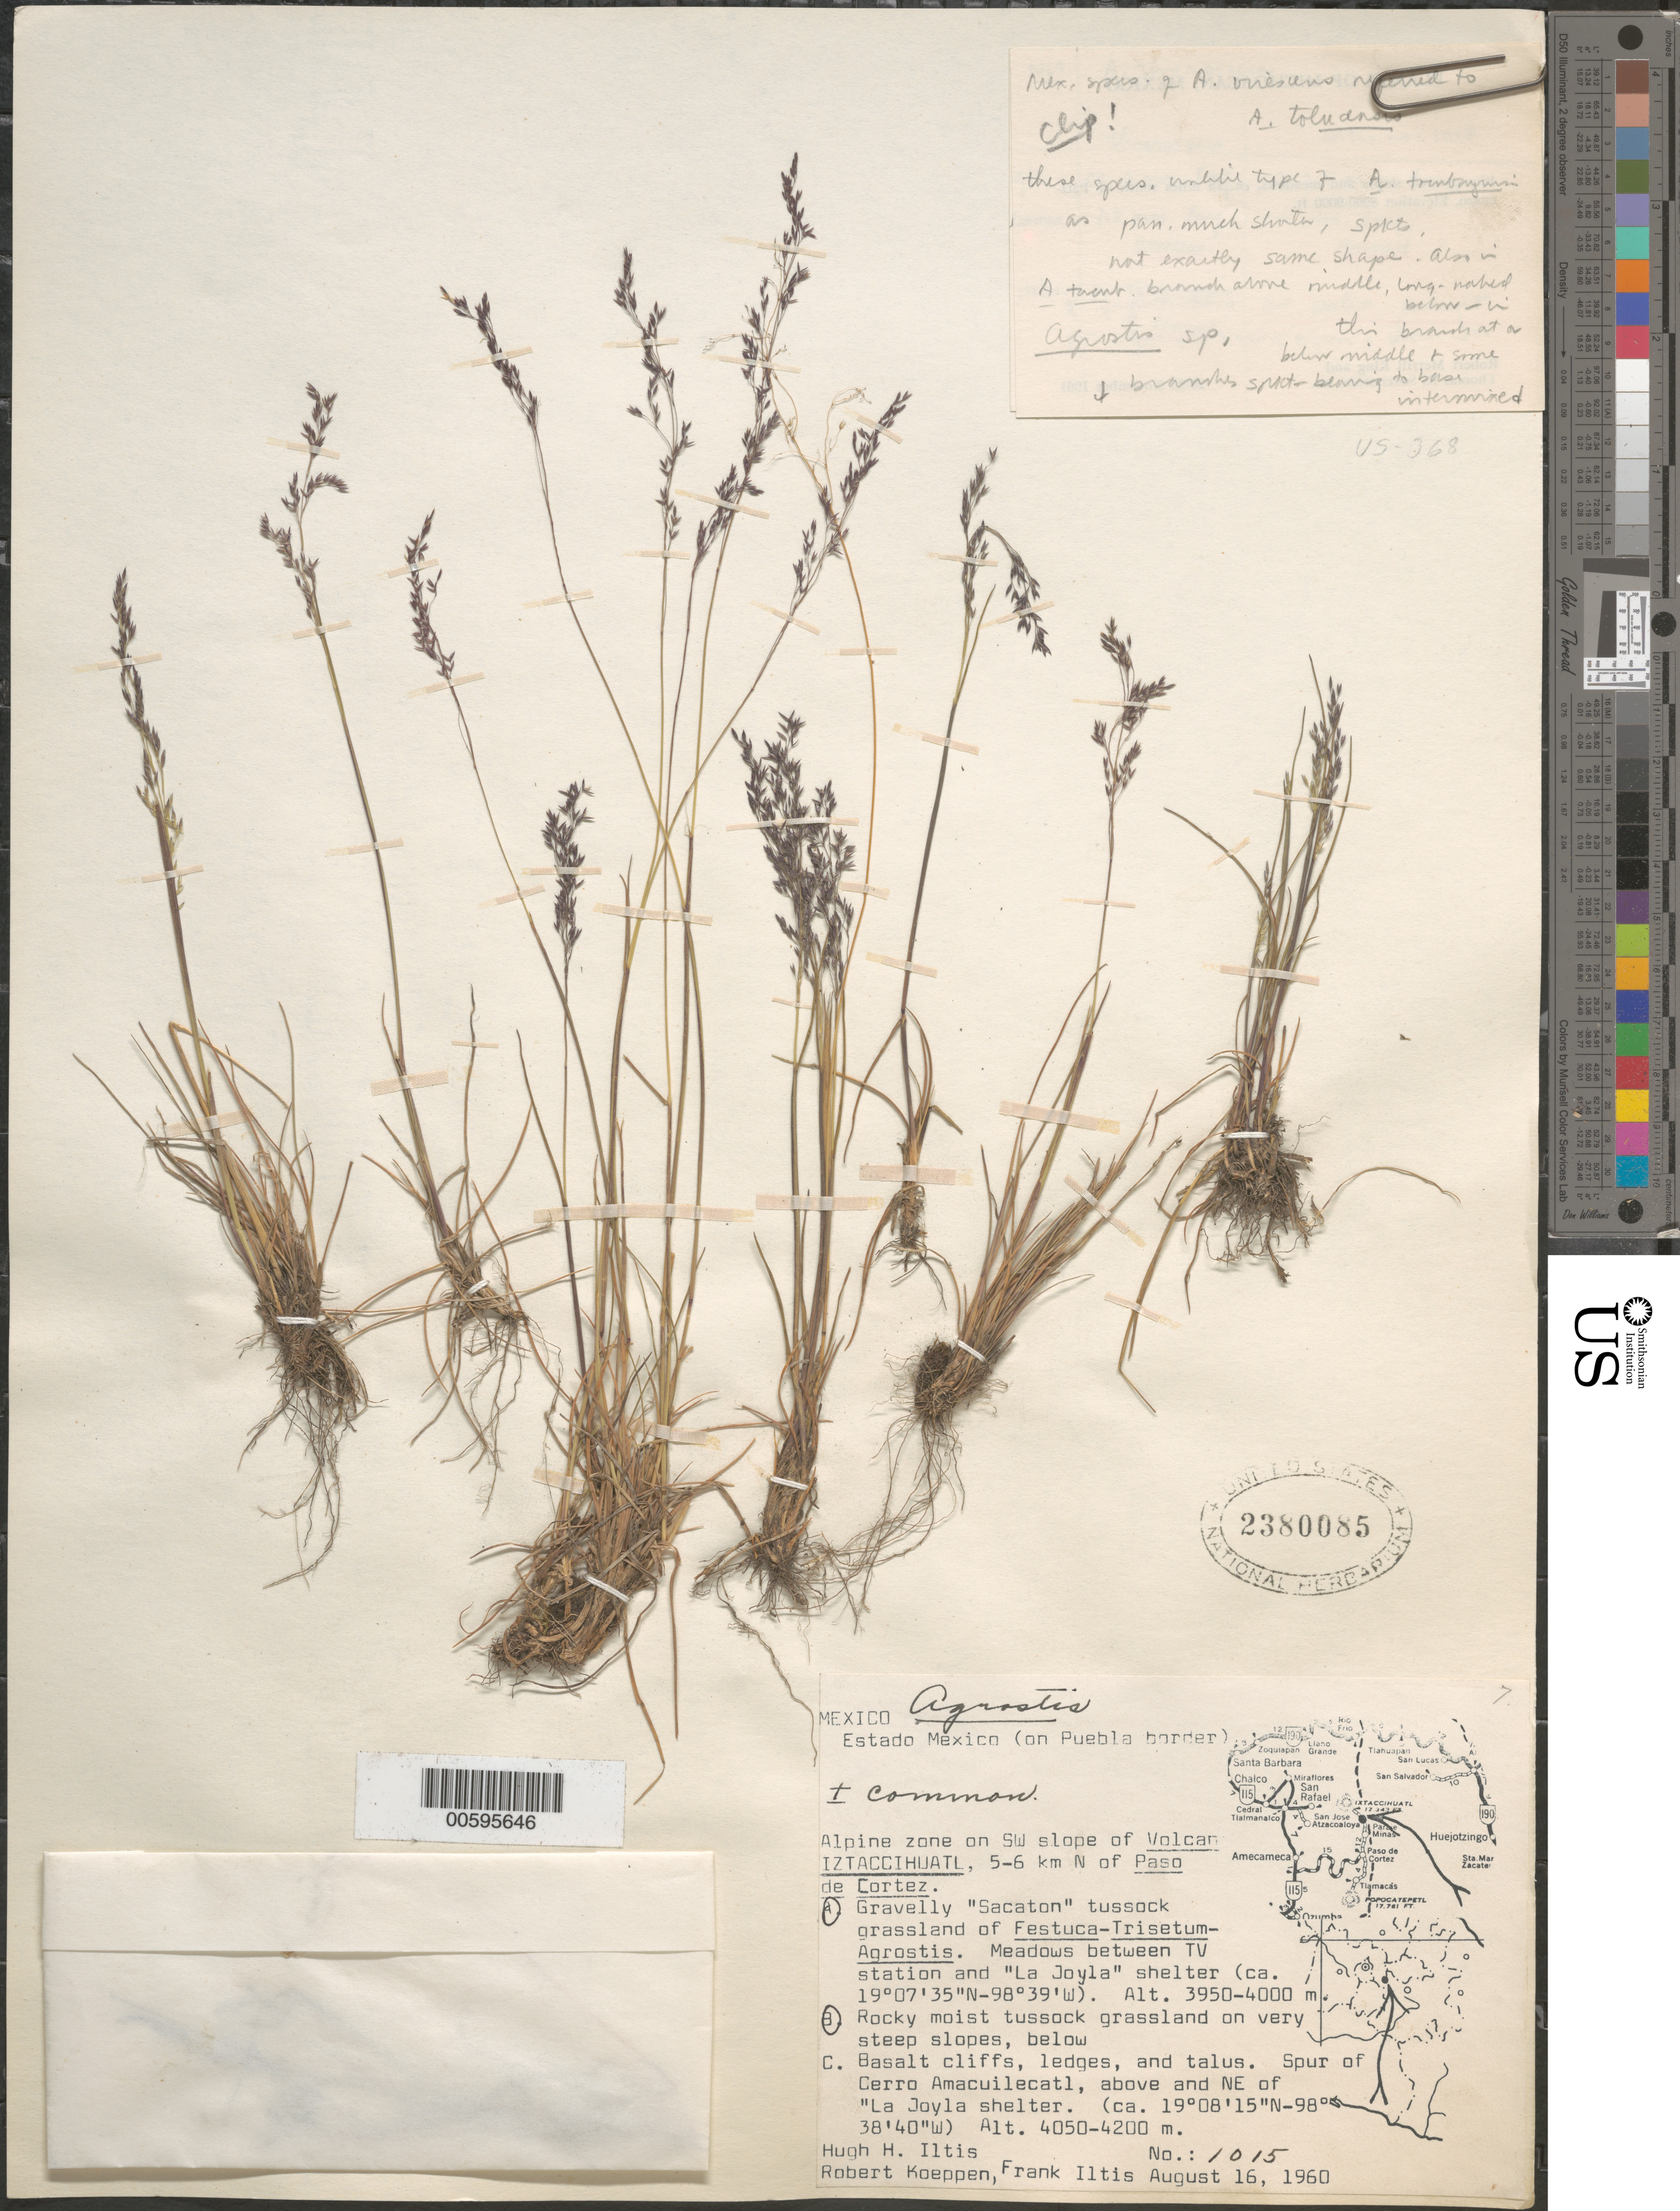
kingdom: Plantae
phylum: Tracheophyta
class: Liliopsida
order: Poales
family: Poaceae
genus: Agrostis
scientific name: Agrostis sp.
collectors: H. H. Iltis, R. C. Koeppen & F. S. Iltis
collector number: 1015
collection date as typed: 16 Aug 1960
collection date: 1960-08-16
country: Mexico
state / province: México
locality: On Puebla border, SW slope of Volcan Iztaccihuatl, 5-6 km N of Paso de Cortez, between TV station and "La Joyla" shelter.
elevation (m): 4050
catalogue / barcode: US 2380085